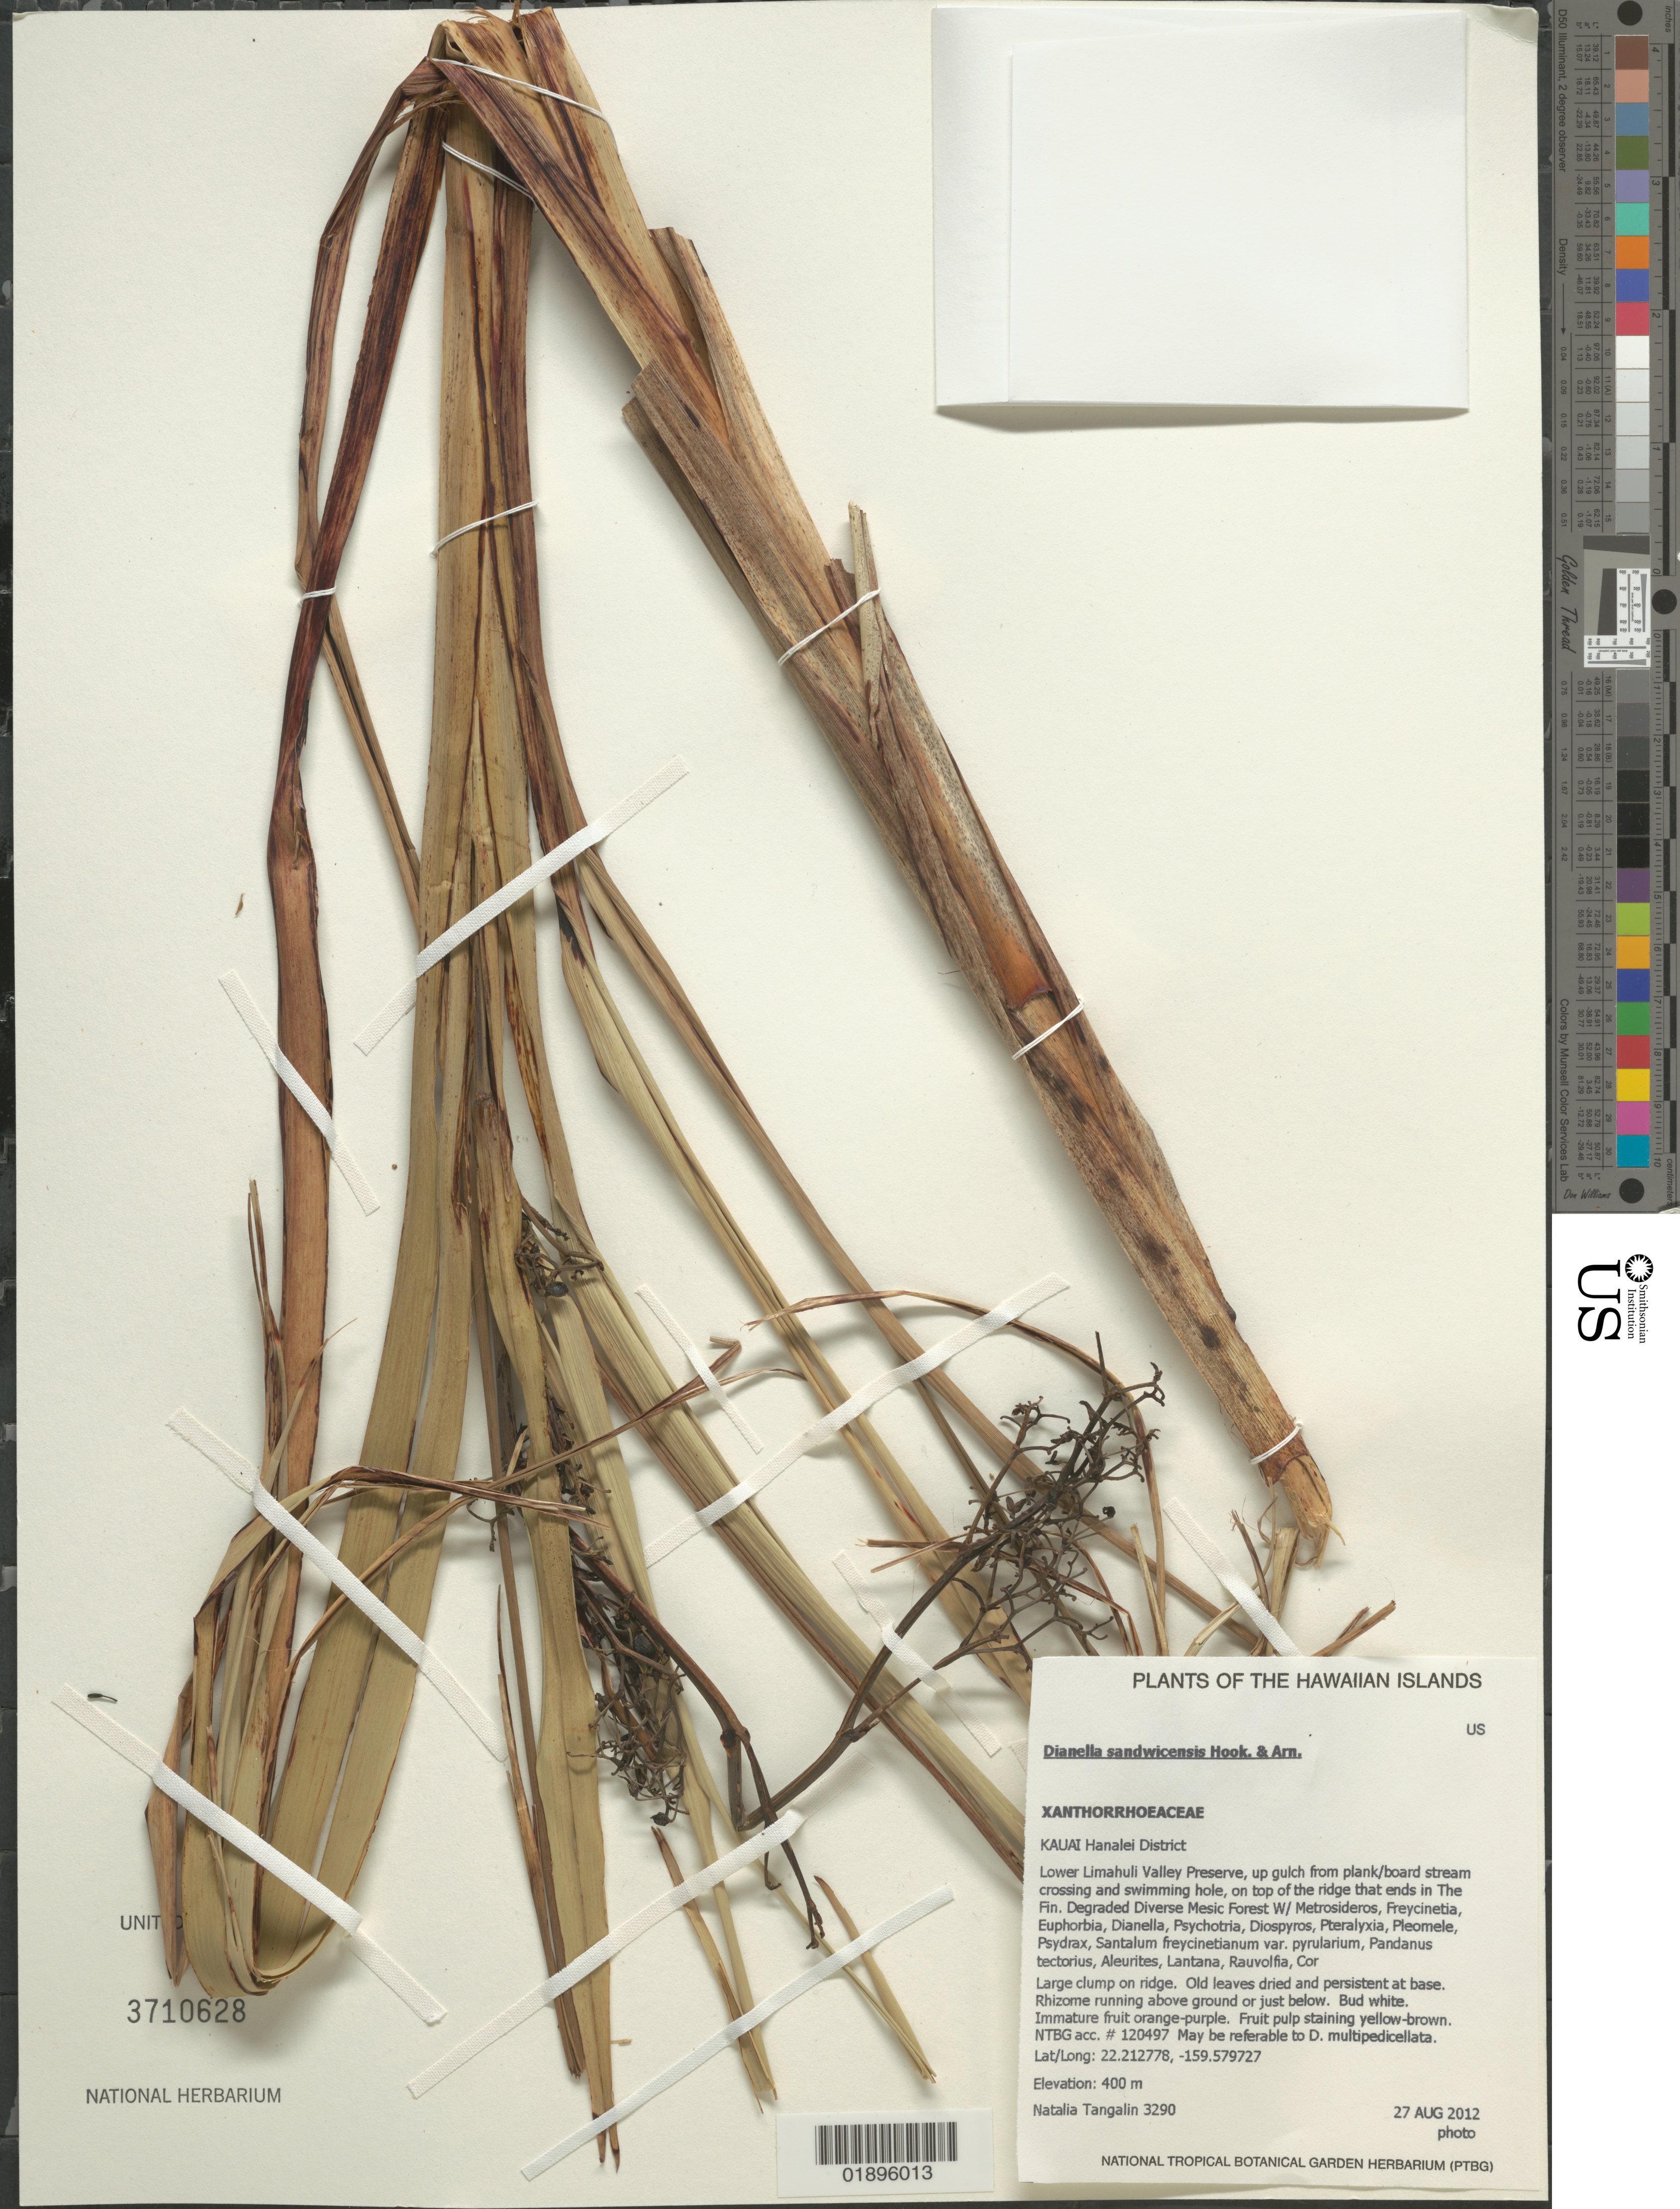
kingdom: Plantae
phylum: Tracheophyta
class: Liliopsida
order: Asparagales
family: Asphodelaceae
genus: Dianella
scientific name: Dianella sandwicensis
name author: Hook. & Arn.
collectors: N. Tangalin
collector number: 3290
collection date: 2012-08-27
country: United States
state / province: Hawaii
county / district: Kauai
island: Kaua'i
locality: Hanalei District, Lower Limahuli Valley Preserve, up gulch from plank/board stream crossing and swimming hole, on top of the ridge that ends in The Fin.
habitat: Degraded diverse mesic forest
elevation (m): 400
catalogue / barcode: US 3710628